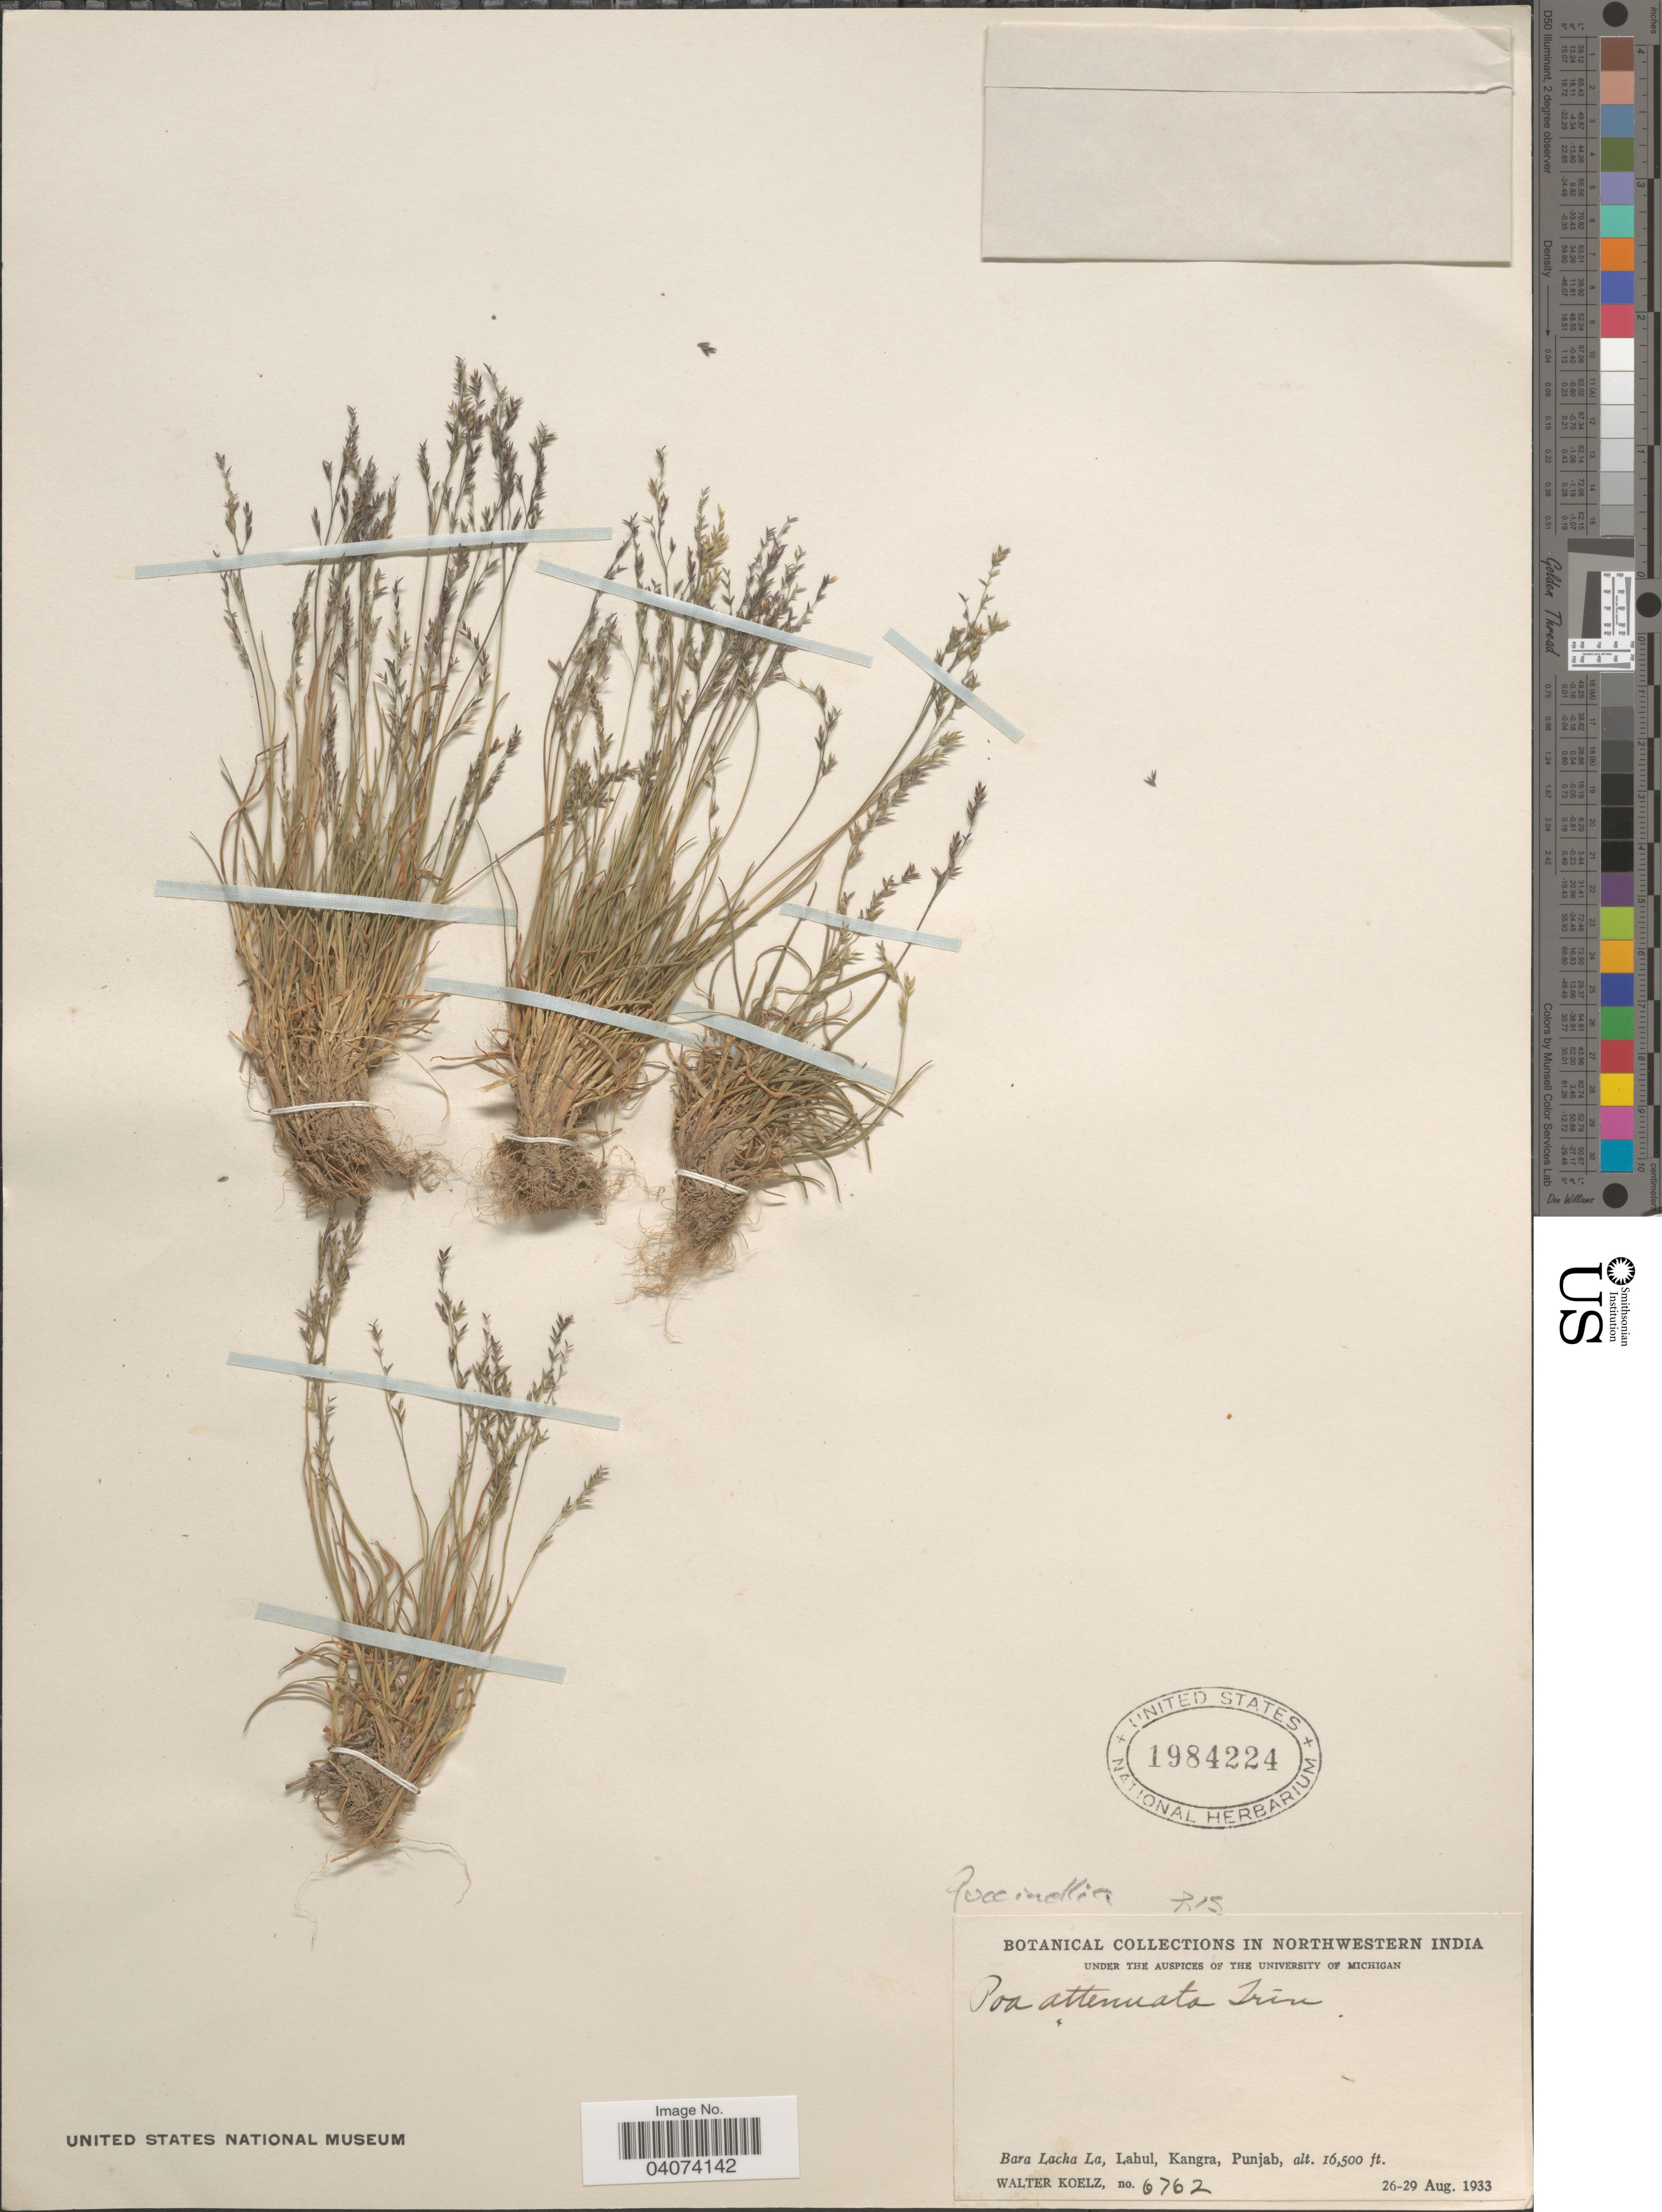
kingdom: Plantae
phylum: Tracheophyta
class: Liliopsida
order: Poales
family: Poaceae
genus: Poa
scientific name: Poa sp.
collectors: W. N. Koelz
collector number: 6762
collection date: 1933-08-26/1933-08-29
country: India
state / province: Punjab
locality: In Northwestern India. Bara Lacha La, Lahul, Kangra.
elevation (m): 5029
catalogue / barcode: US 1984224